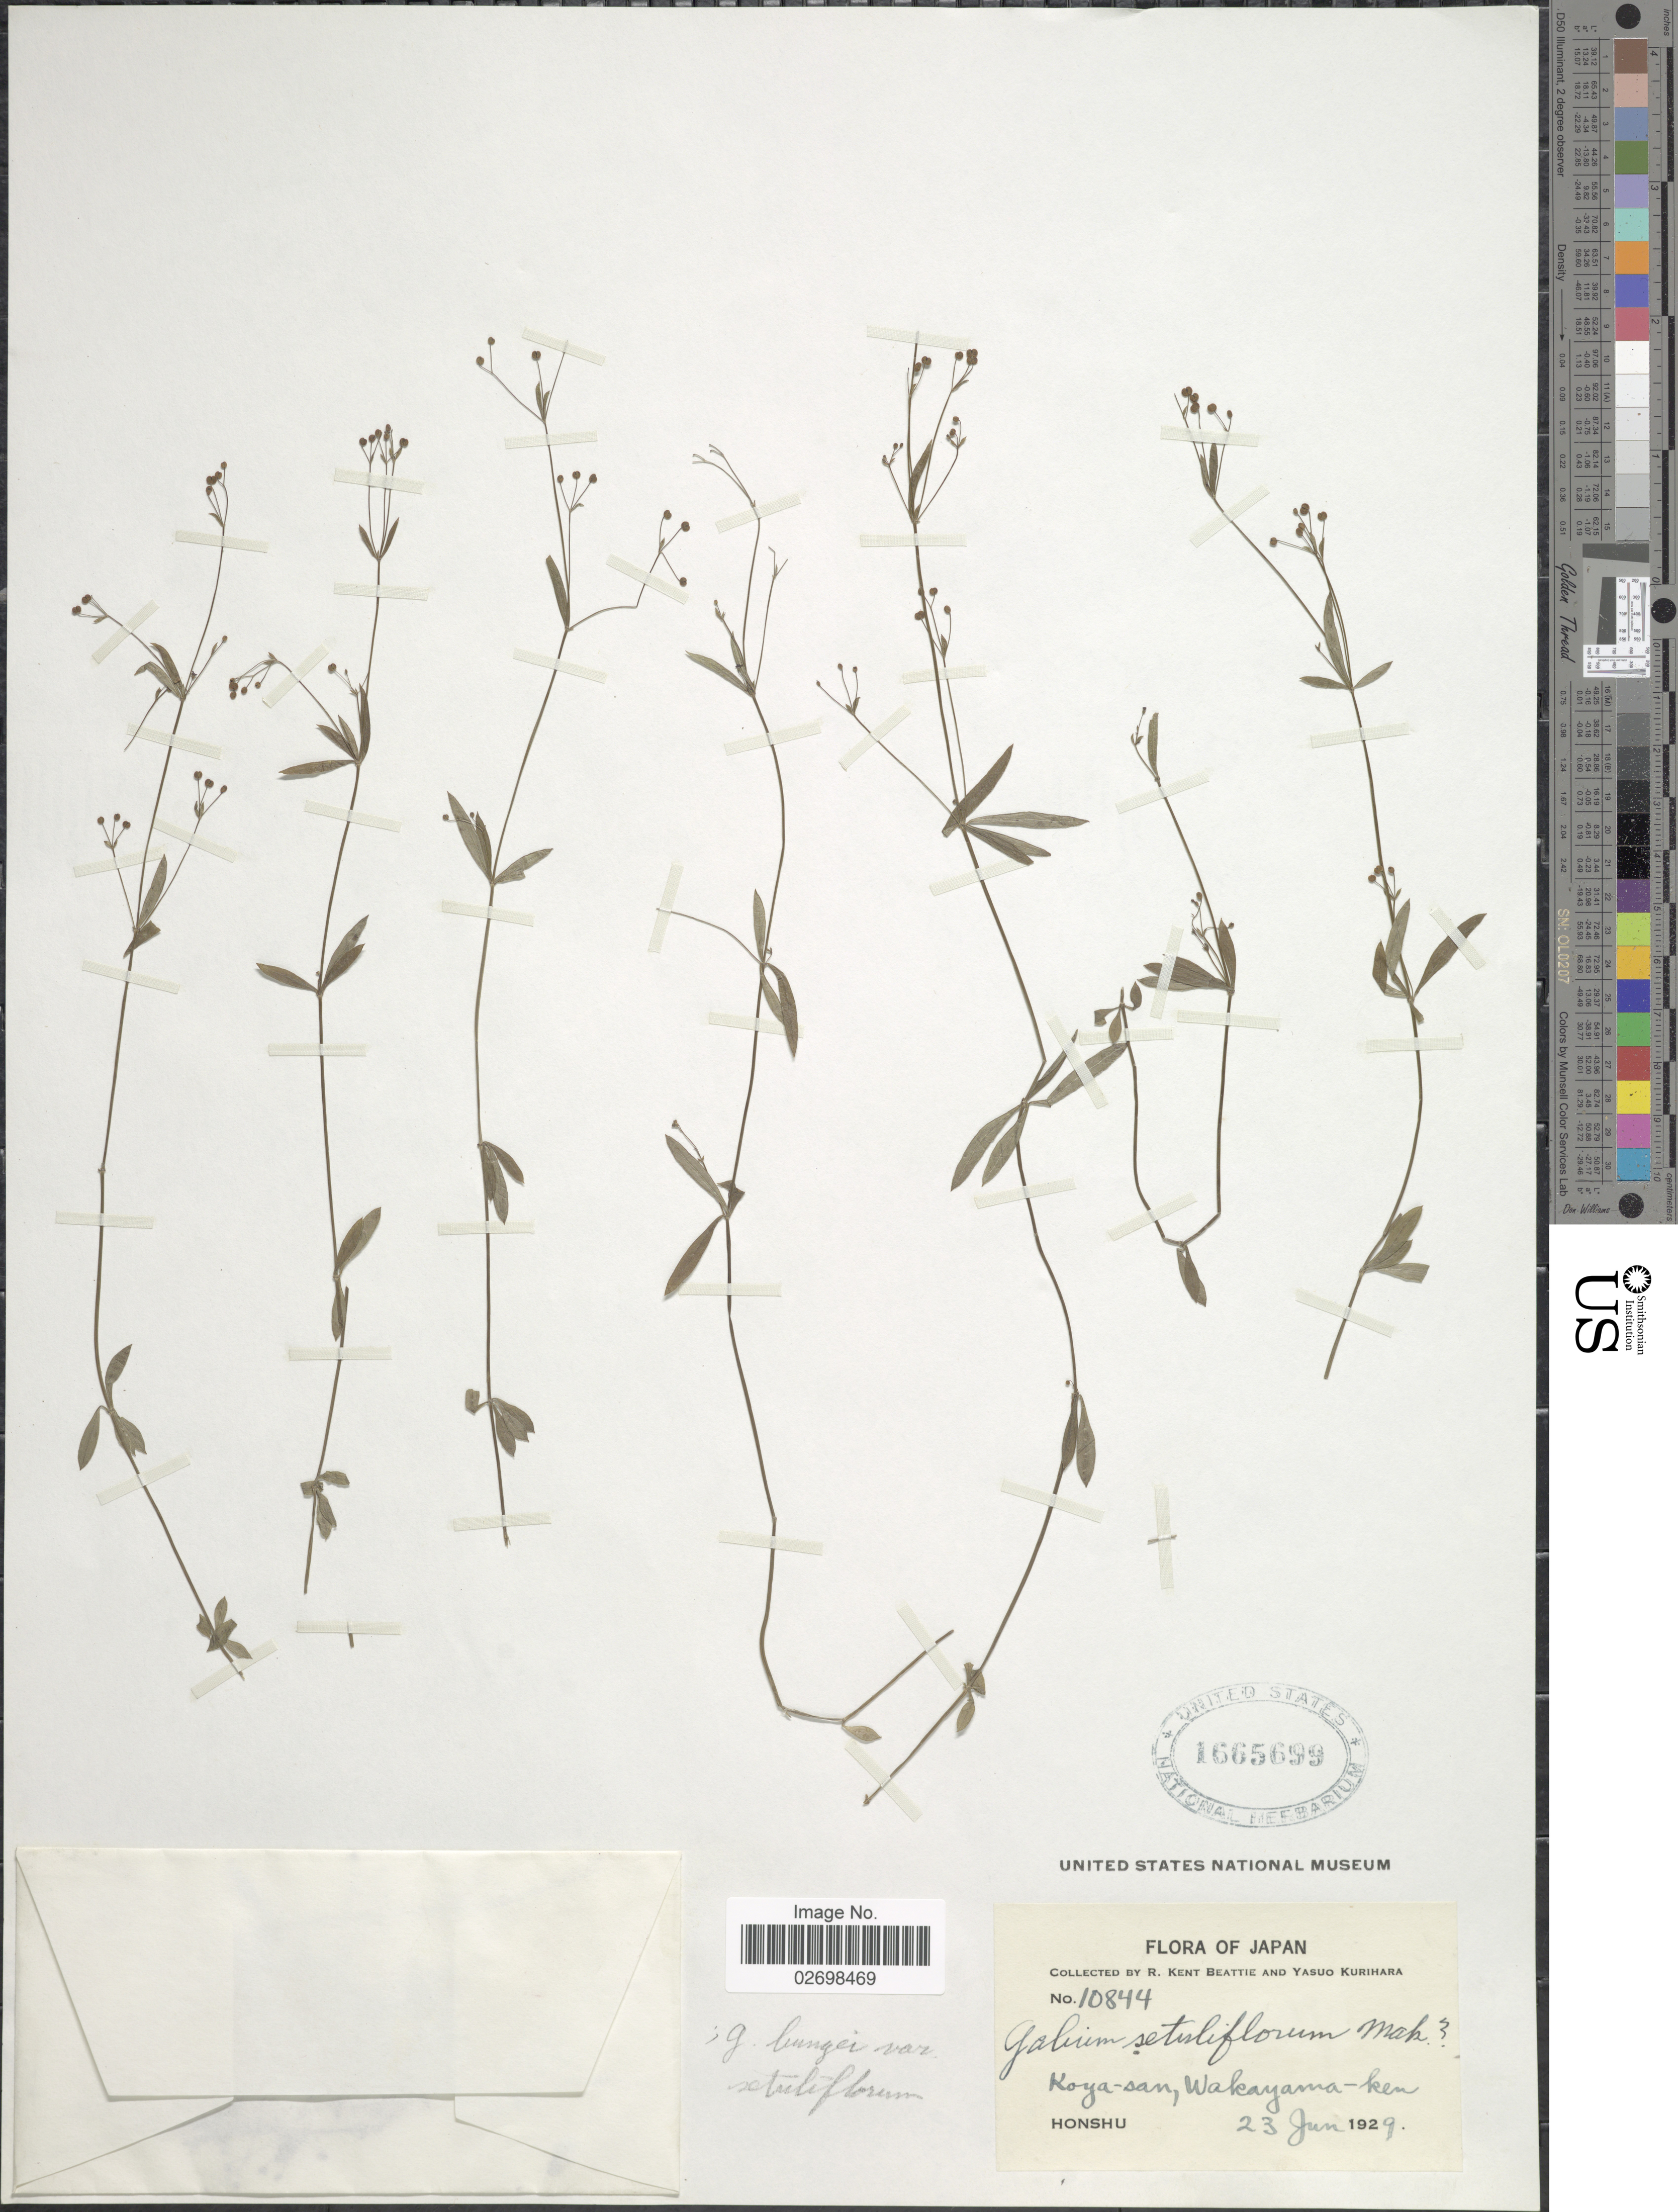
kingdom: Plantae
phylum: Tracheophyta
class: Magnoliopsida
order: Gentianales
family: Rubiaceae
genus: Galium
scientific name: Galium bungei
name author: Steud.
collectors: R. K. Beattie & Y. Kurihara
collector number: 10844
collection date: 1929-06-23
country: Japan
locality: Koya-san, Wakayama-ken, Honshu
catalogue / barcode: US 1665699